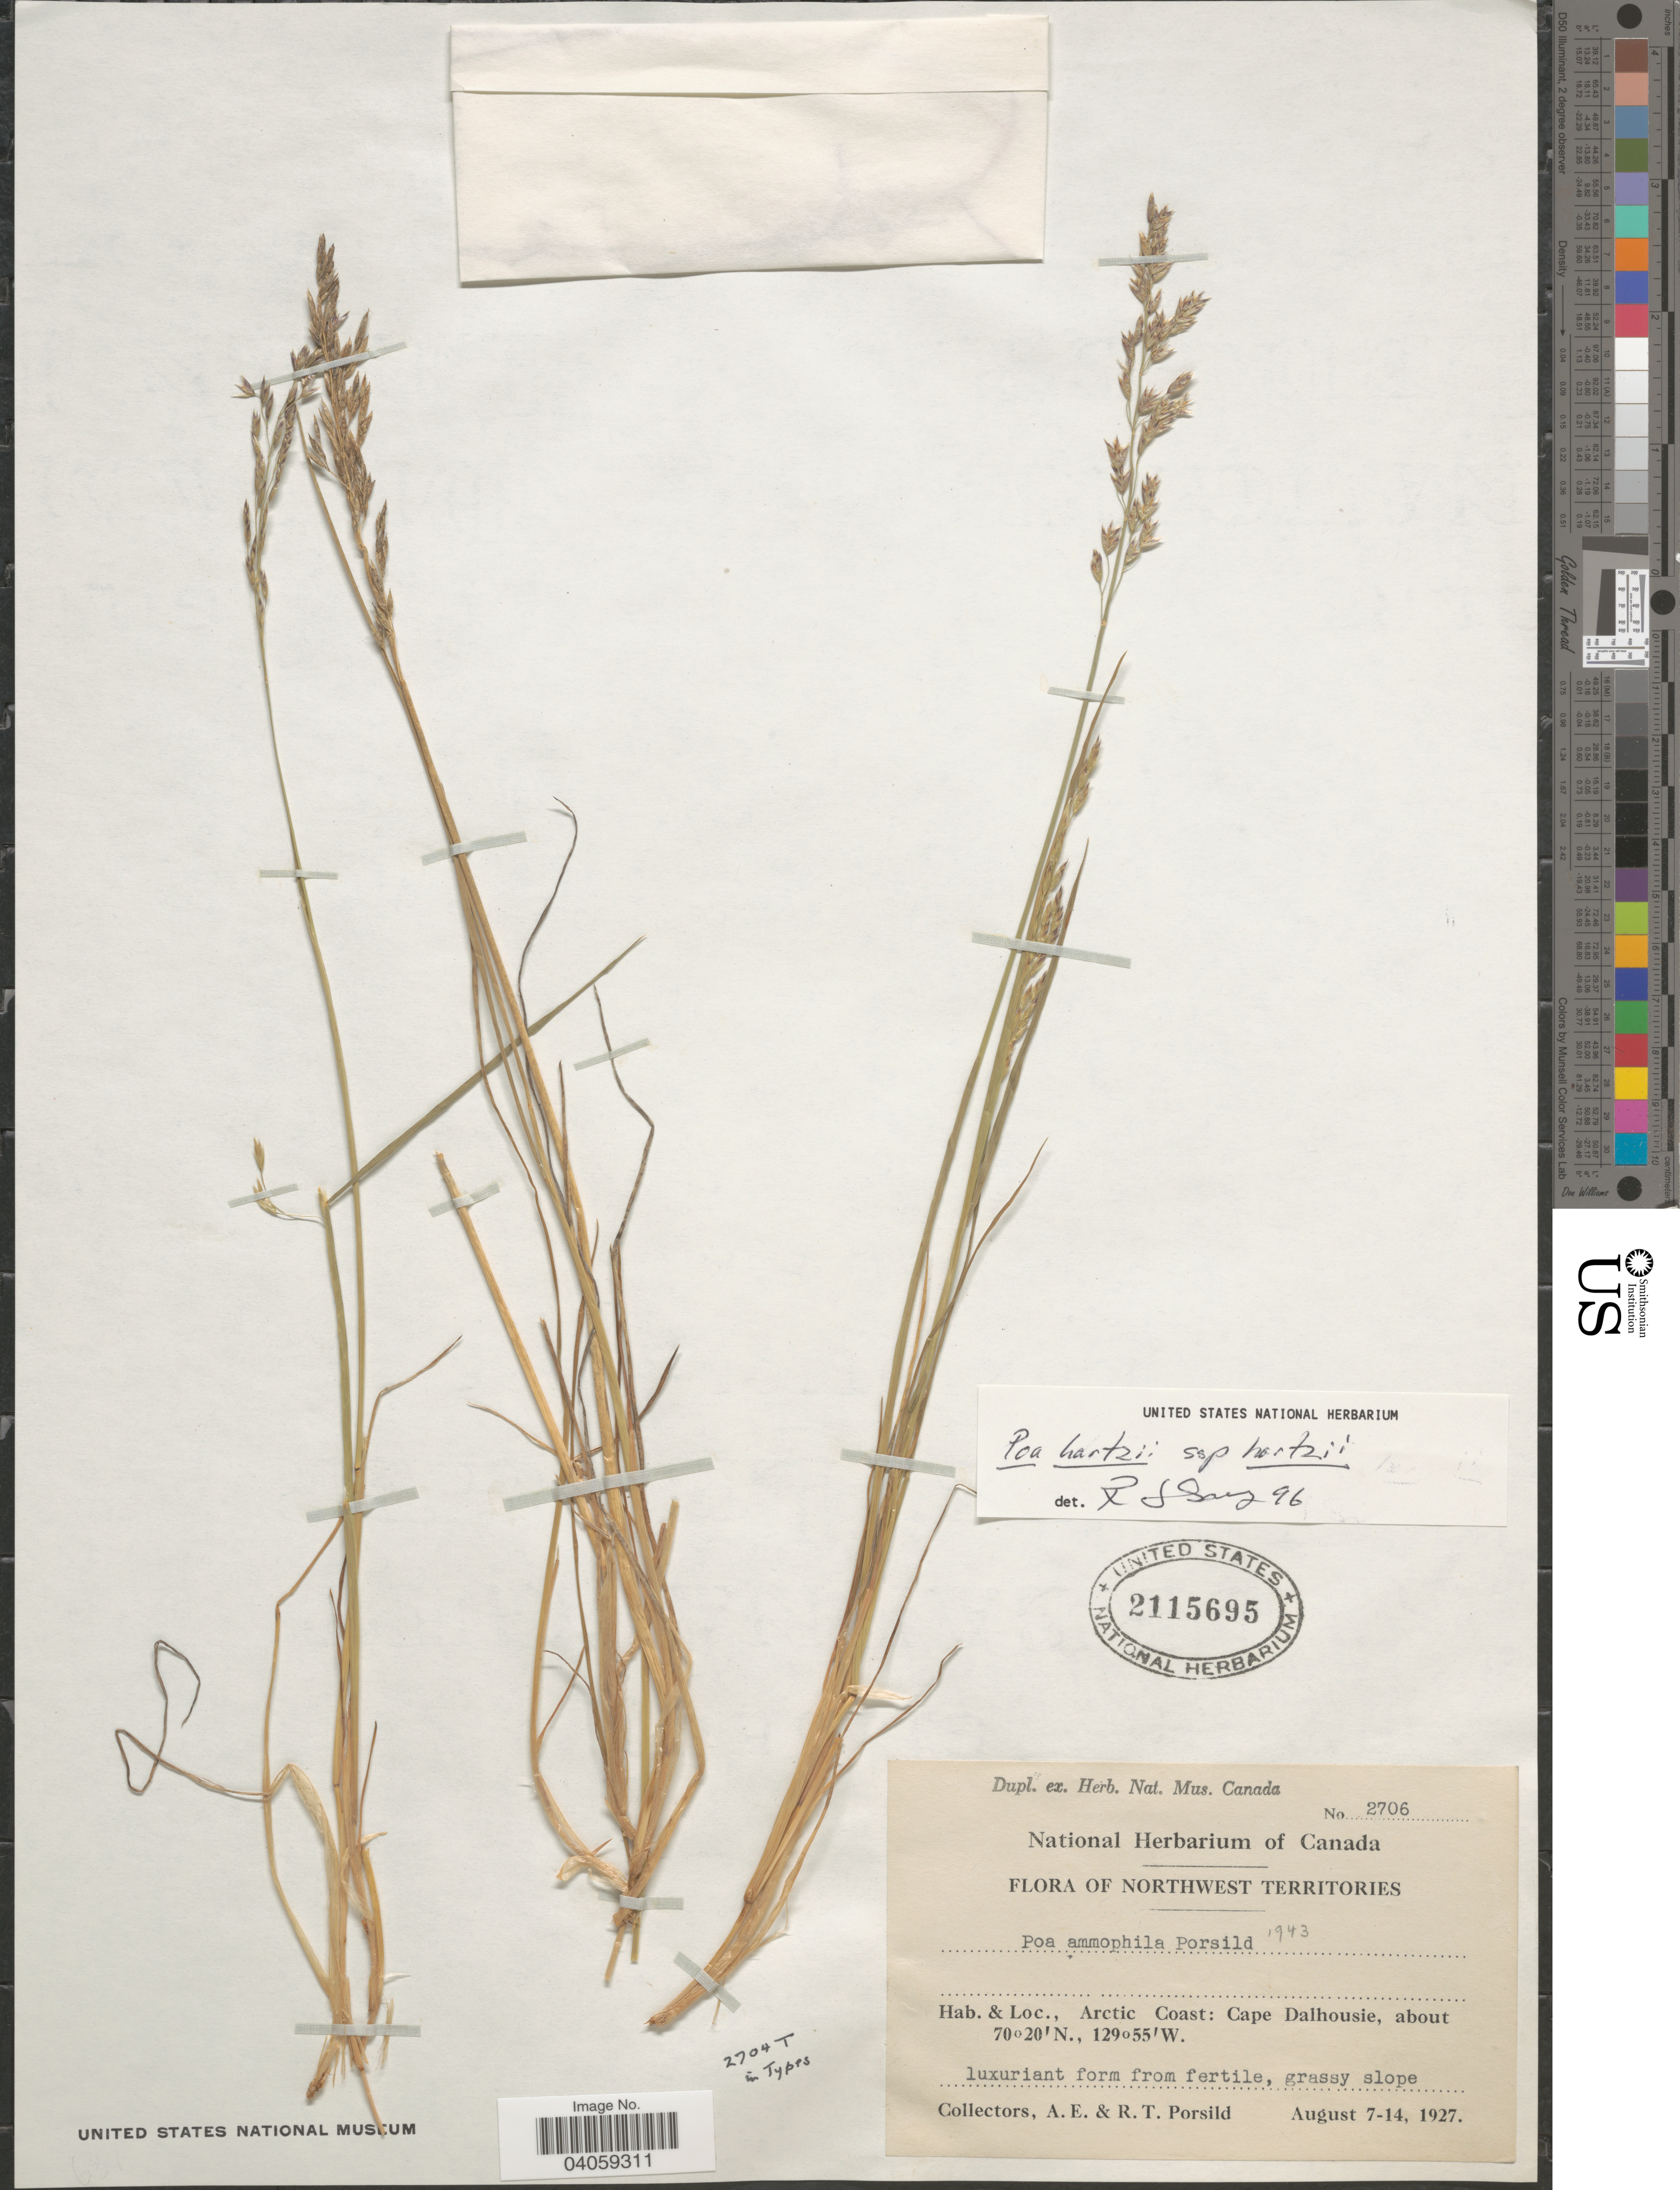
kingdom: Plantae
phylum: Tracheophyta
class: Liliopsida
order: Poales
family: Poaceae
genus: Poa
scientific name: Poa hartzii subsp. hartzii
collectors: A. E. Porsild & R. T. Porsild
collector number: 2706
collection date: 1927-08-07/1927-08-14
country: Canada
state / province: Northwest Territories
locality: Arctic Coast: Cape Dalhousie.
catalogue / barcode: US 2115695